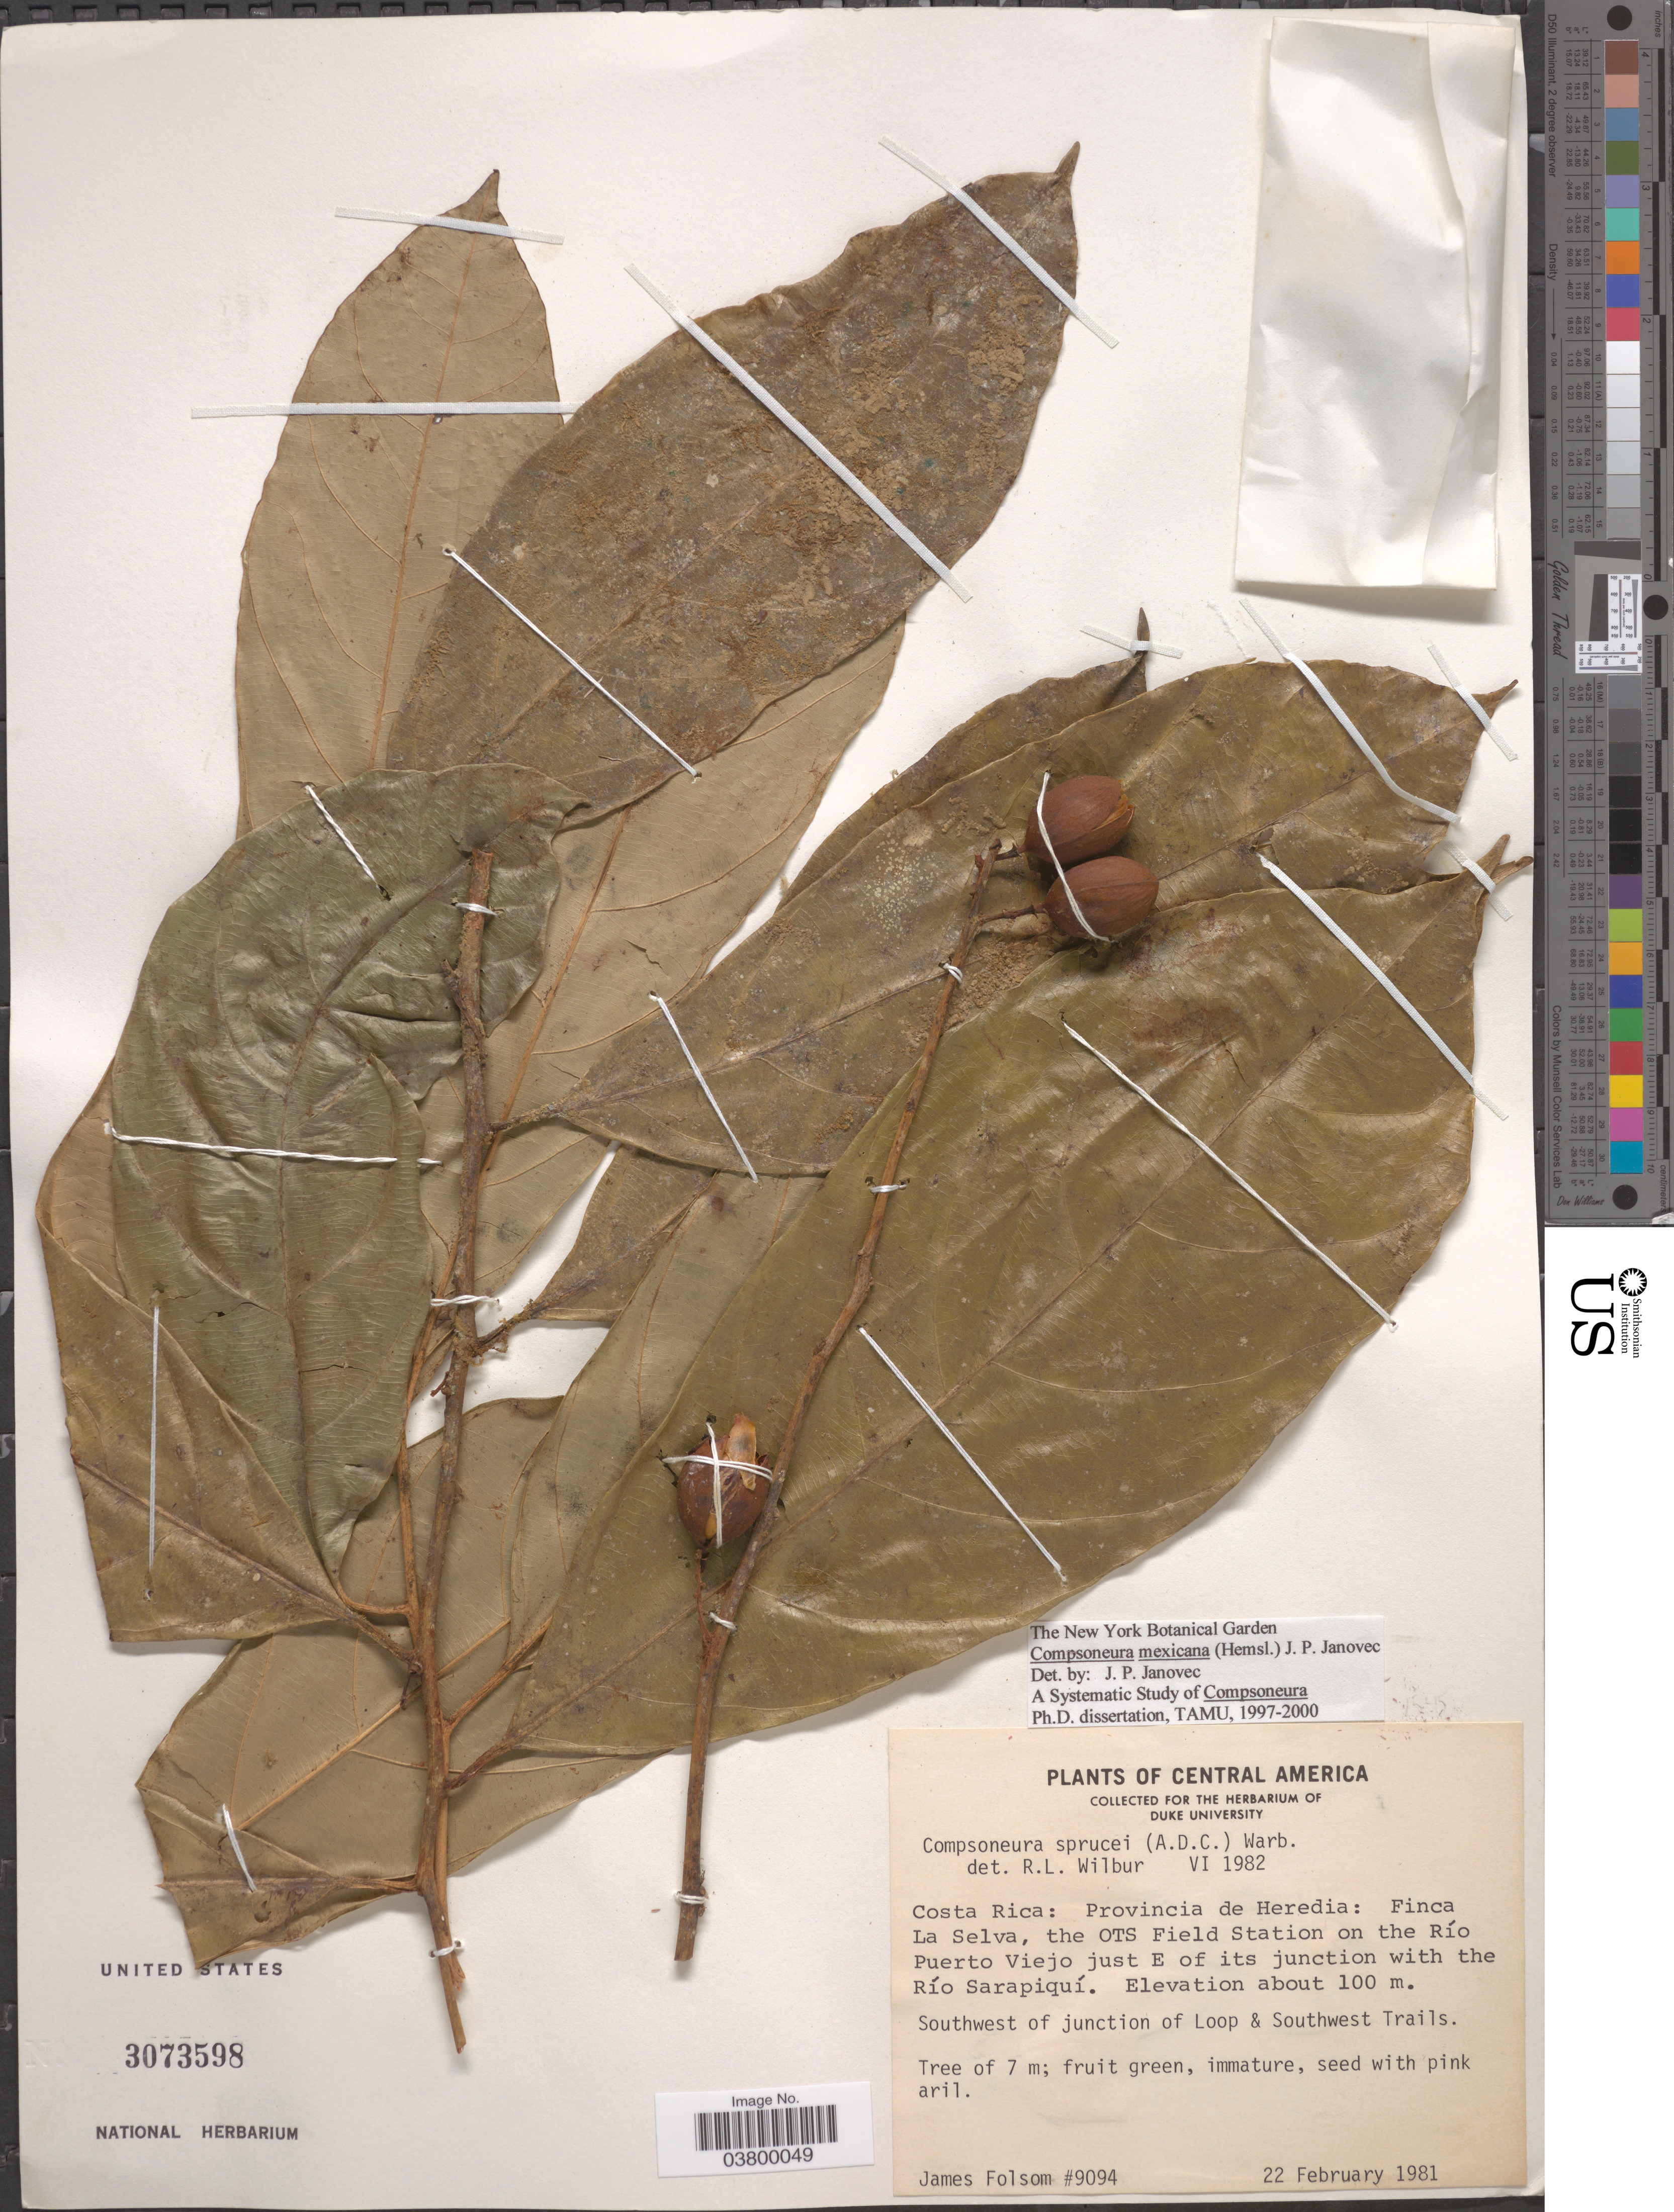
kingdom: Plantae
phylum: Tracheophyta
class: Magnoliopsida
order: Magnoliales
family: Myristicaceae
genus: Compsoneura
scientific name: Compsoneura sprucei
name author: (A. DC.) Warb.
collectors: J. P. Folsom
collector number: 9094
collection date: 1981-02-22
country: Costa Rica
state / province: Heredia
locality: Finca La Selva, the OTS Field Station on the Río Puerto Viejo just E of its junction with the Río Sarapiquí. Southwest of junction of Loop & Southwest Trails.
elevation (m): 100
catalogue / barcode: US 3073598